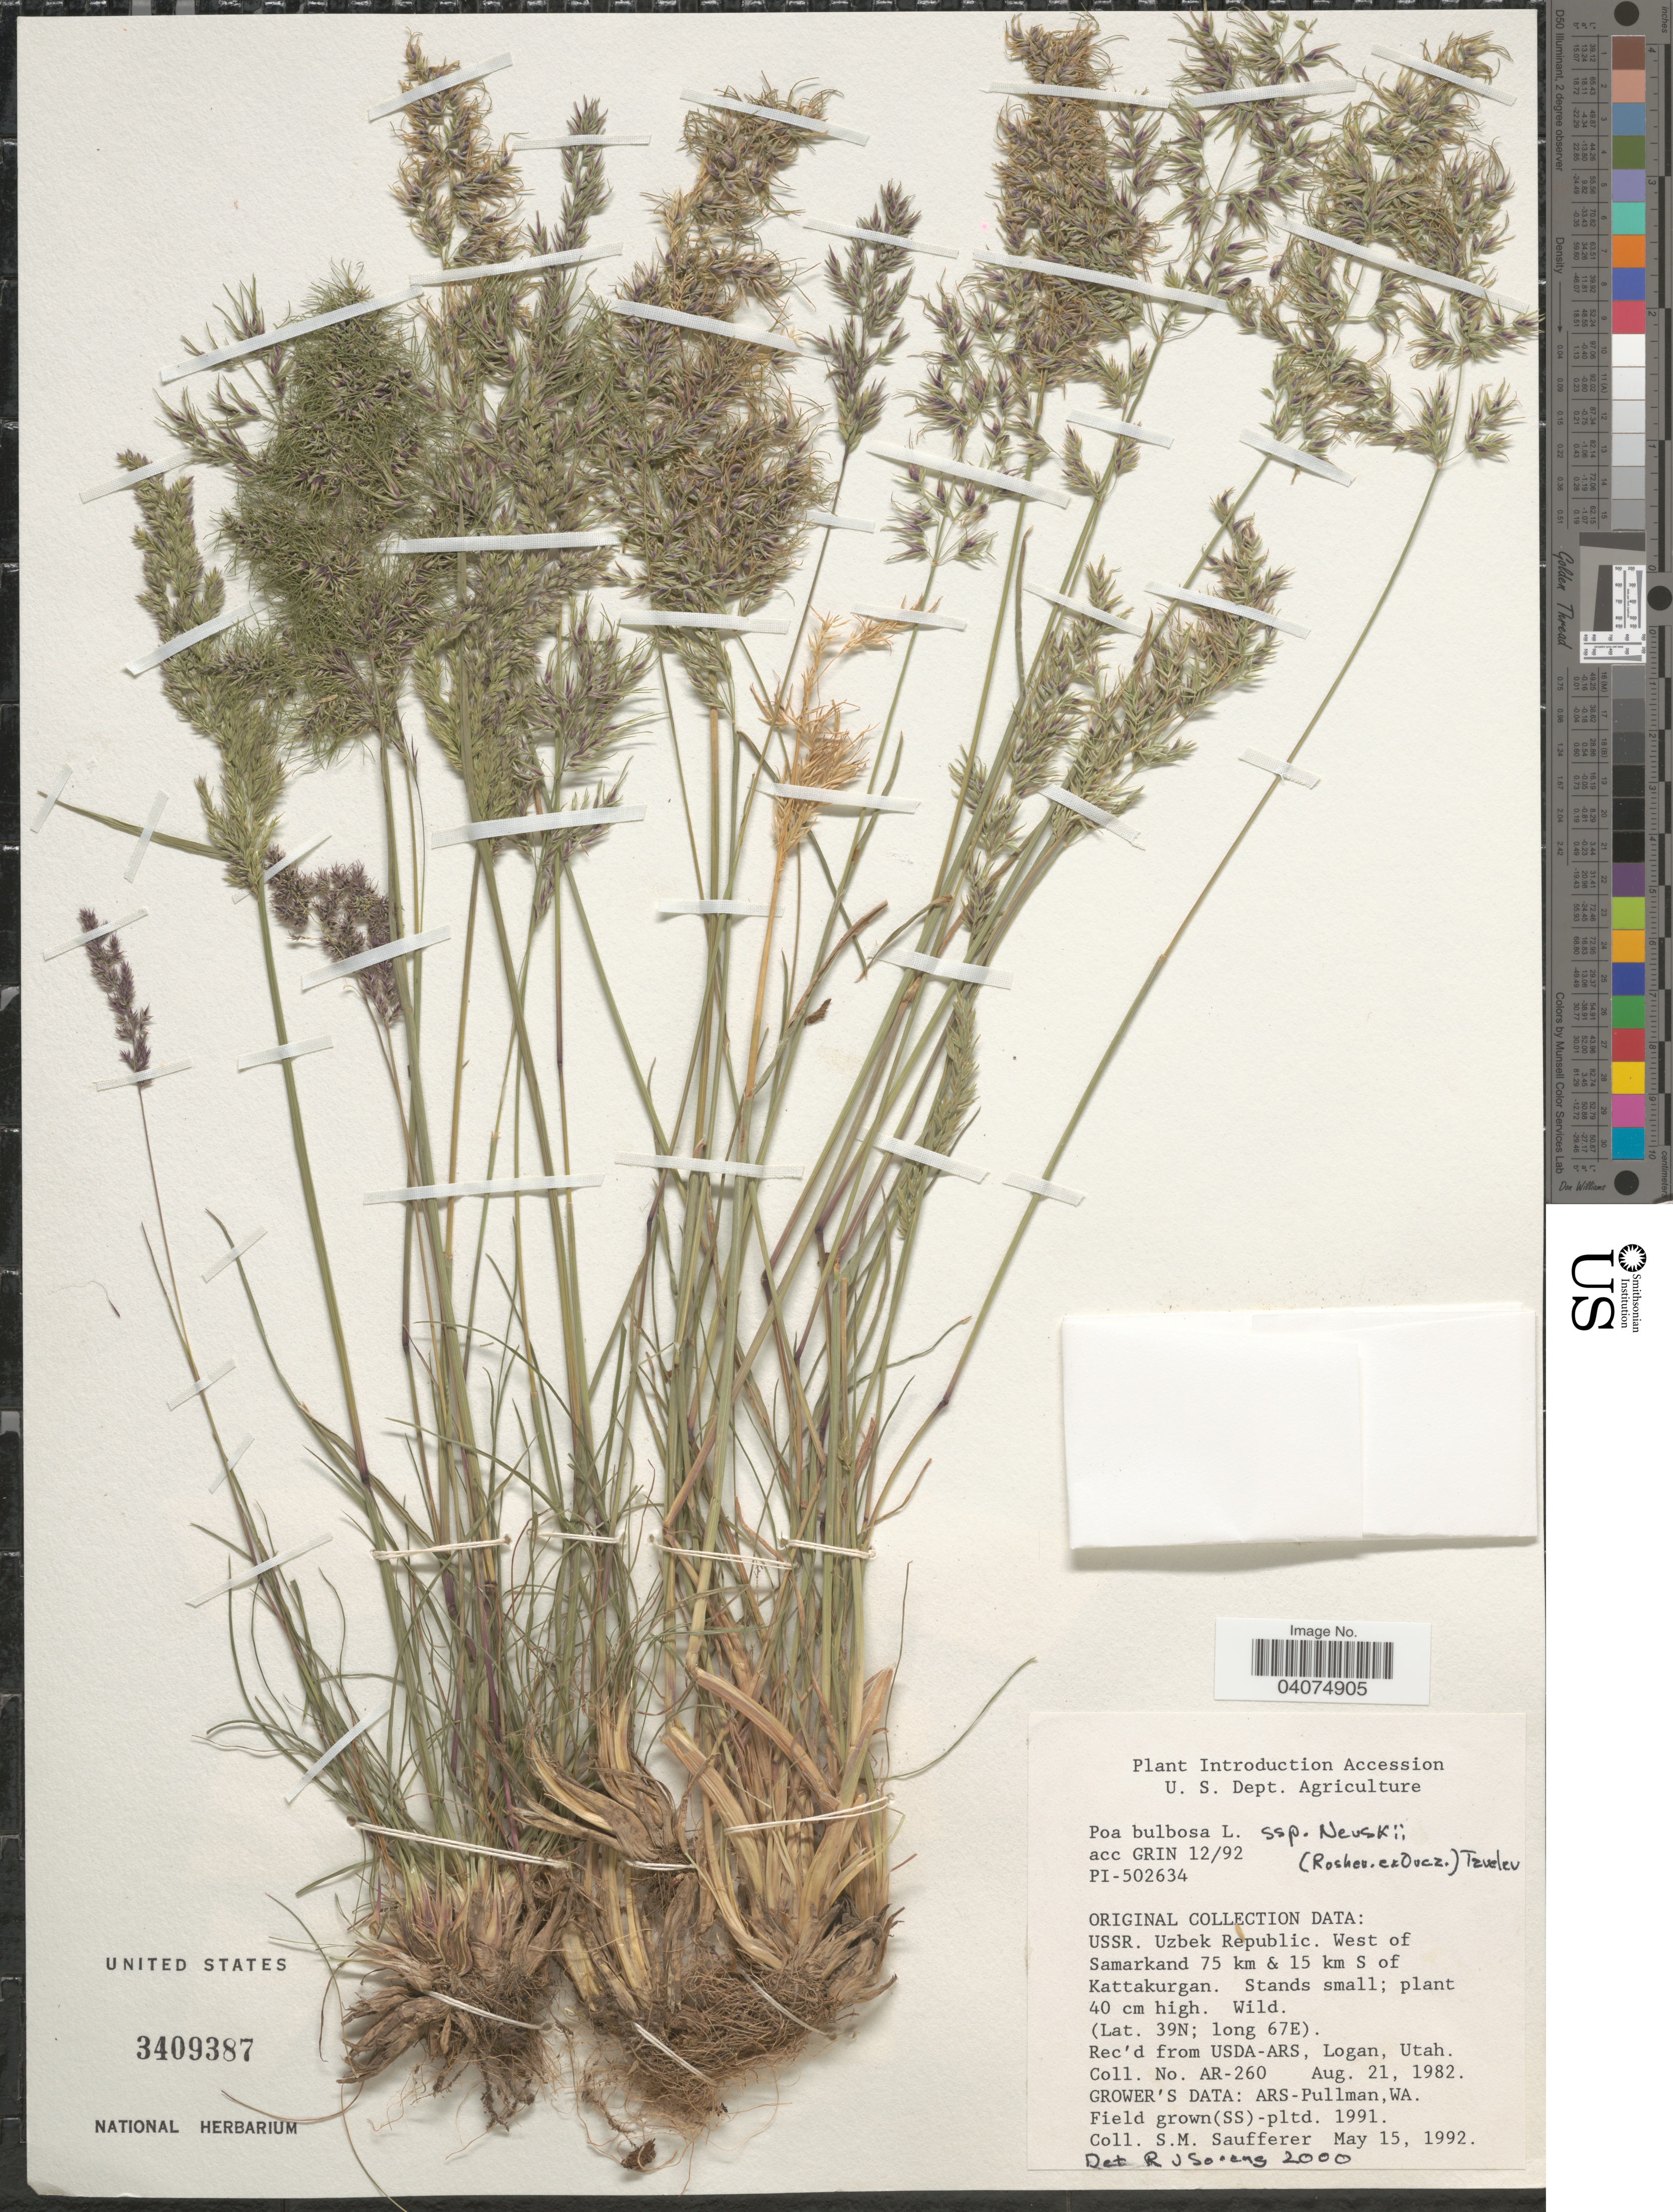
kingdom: Plantae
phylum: Tracheophyta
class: Liliopsida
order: Poales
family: Poaceae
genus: Poa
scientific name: Poa bulbosa subsp. nevskii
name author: (Roshev. ex Ovcz.) Tzvelev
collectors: S. Saufferer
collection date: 1992-05-15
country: United States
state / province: Washington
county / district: Whitman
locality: ARS-Pullman.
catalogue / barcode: US 3409387